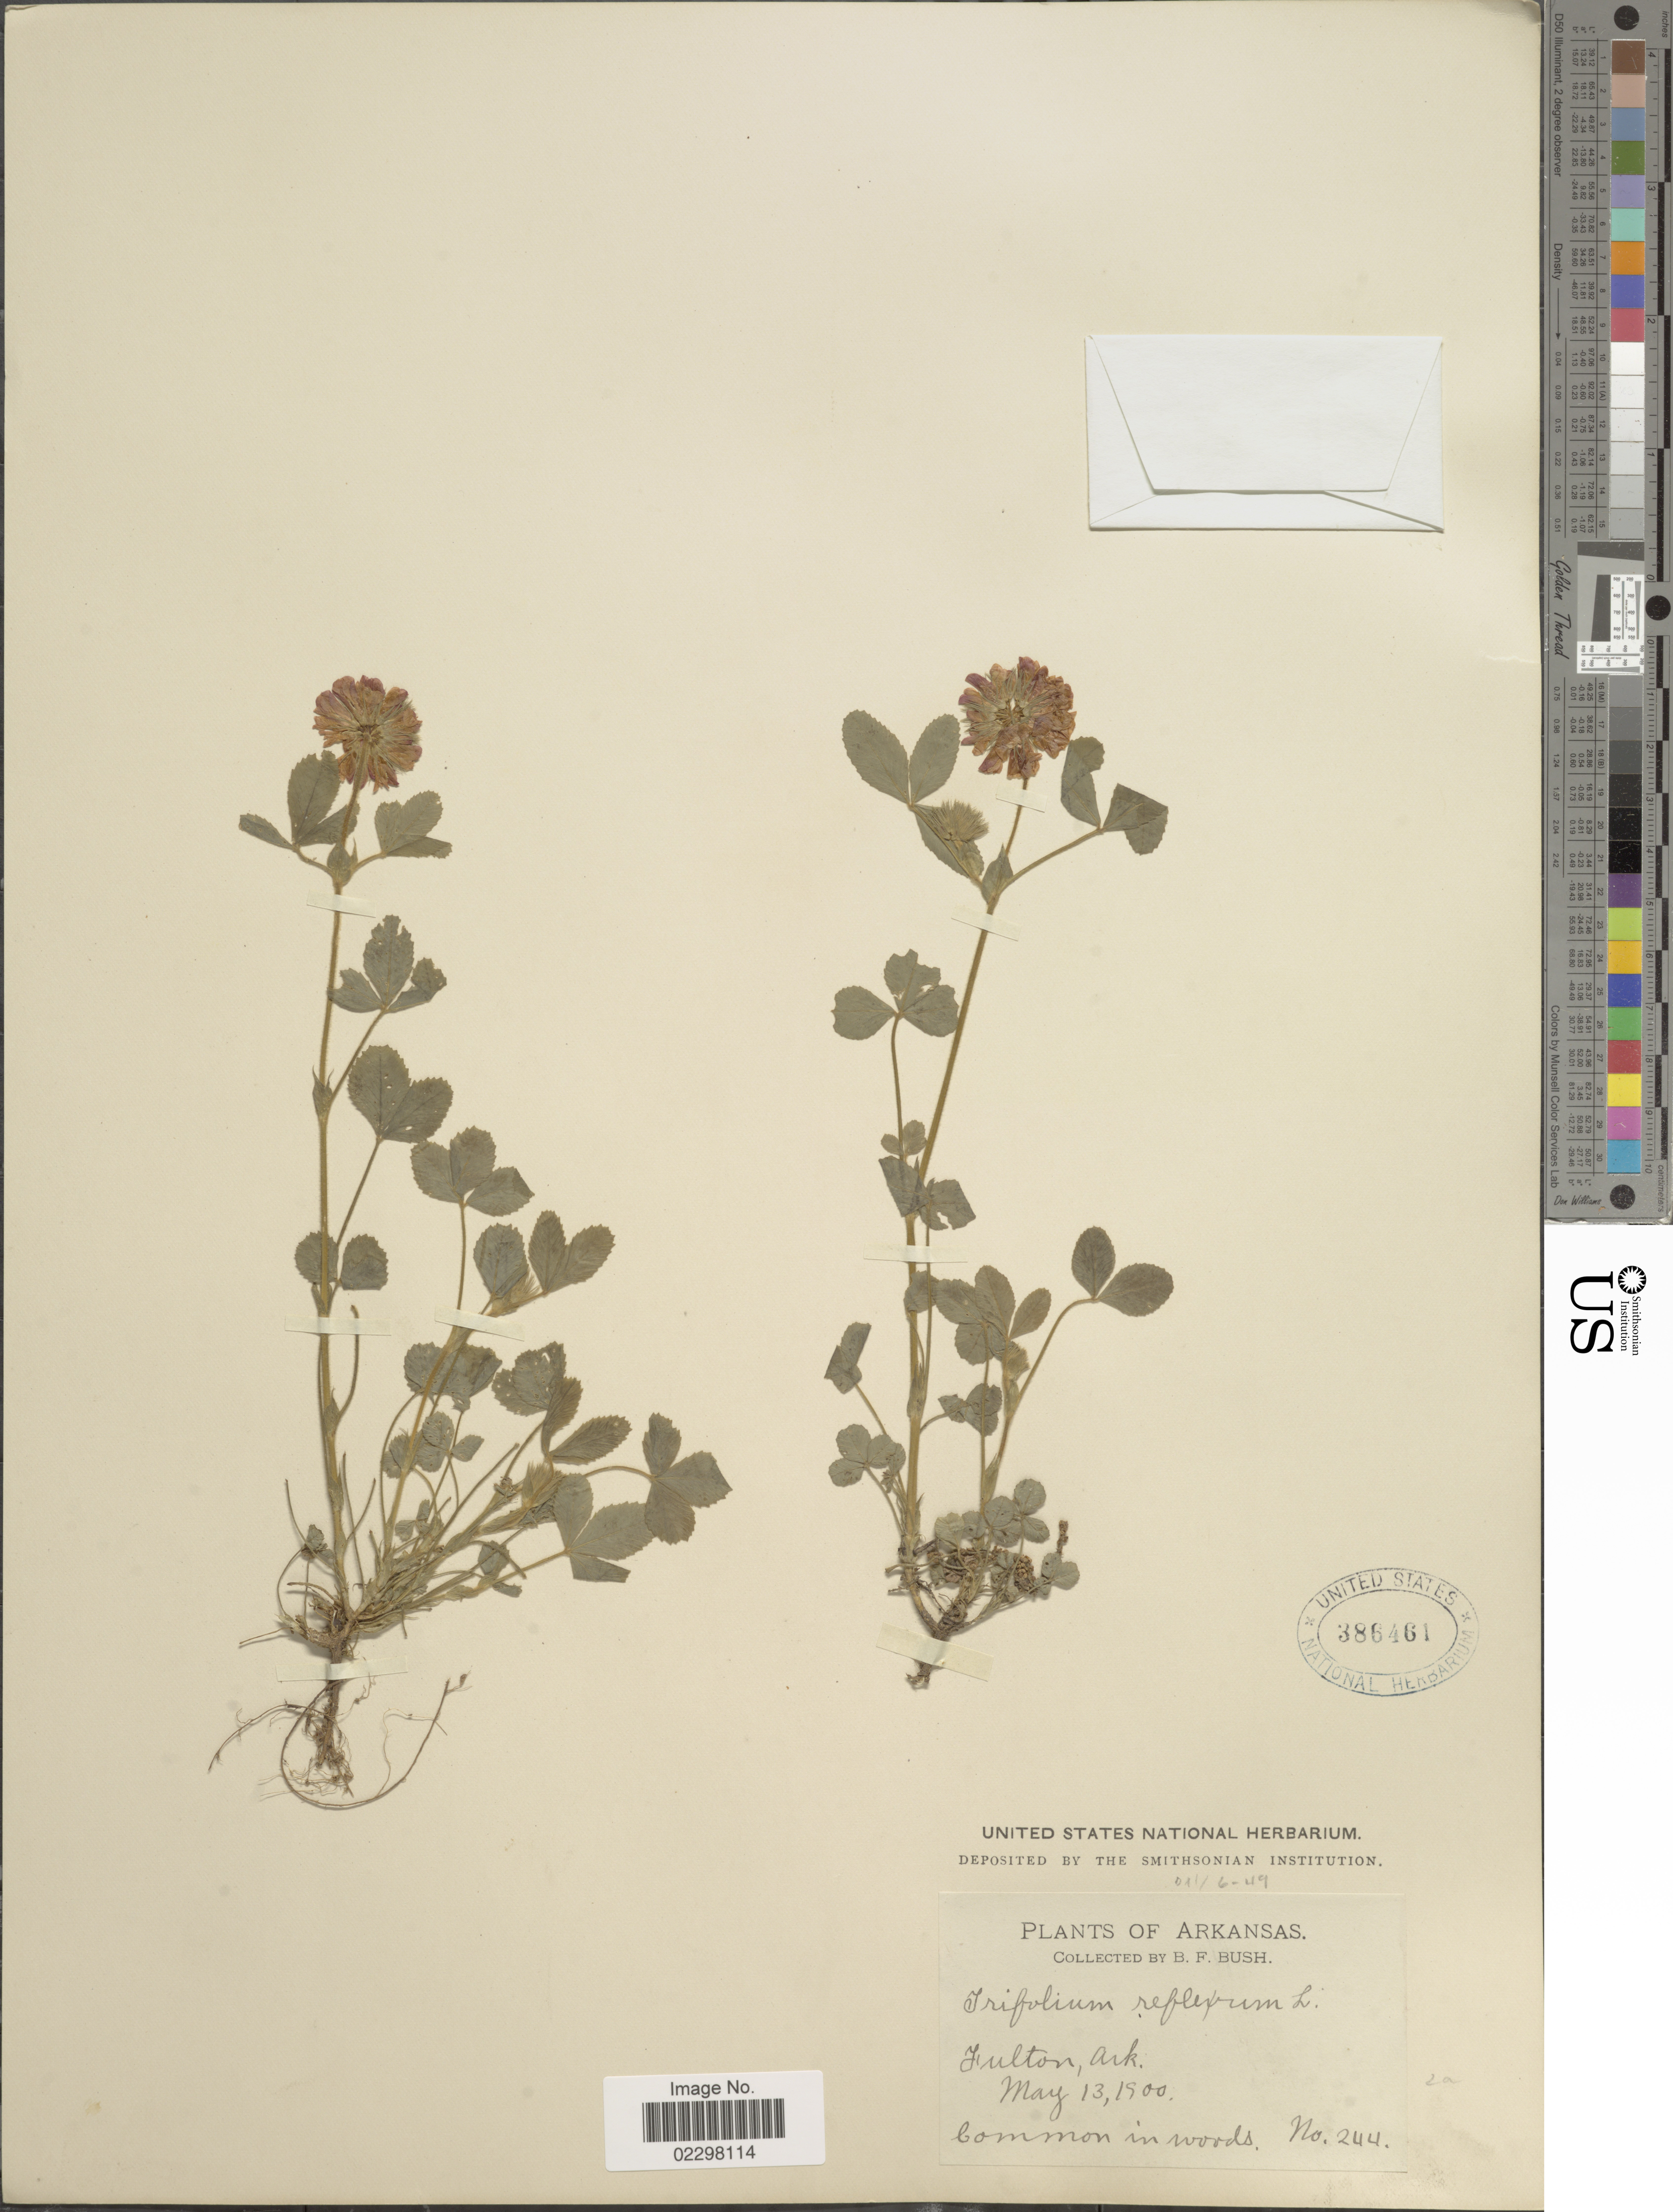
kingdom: Plantae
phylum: Tracheophyta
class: Magnoliopsida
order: Fabales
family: Fabaceae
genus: Trifolium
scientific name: Trifolium reflexum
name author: L.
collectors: B. F. Bush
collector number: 244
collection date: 1900-05-13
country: United States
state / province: Arkansas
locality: Fulton, common in woods.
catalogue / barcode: US 386461